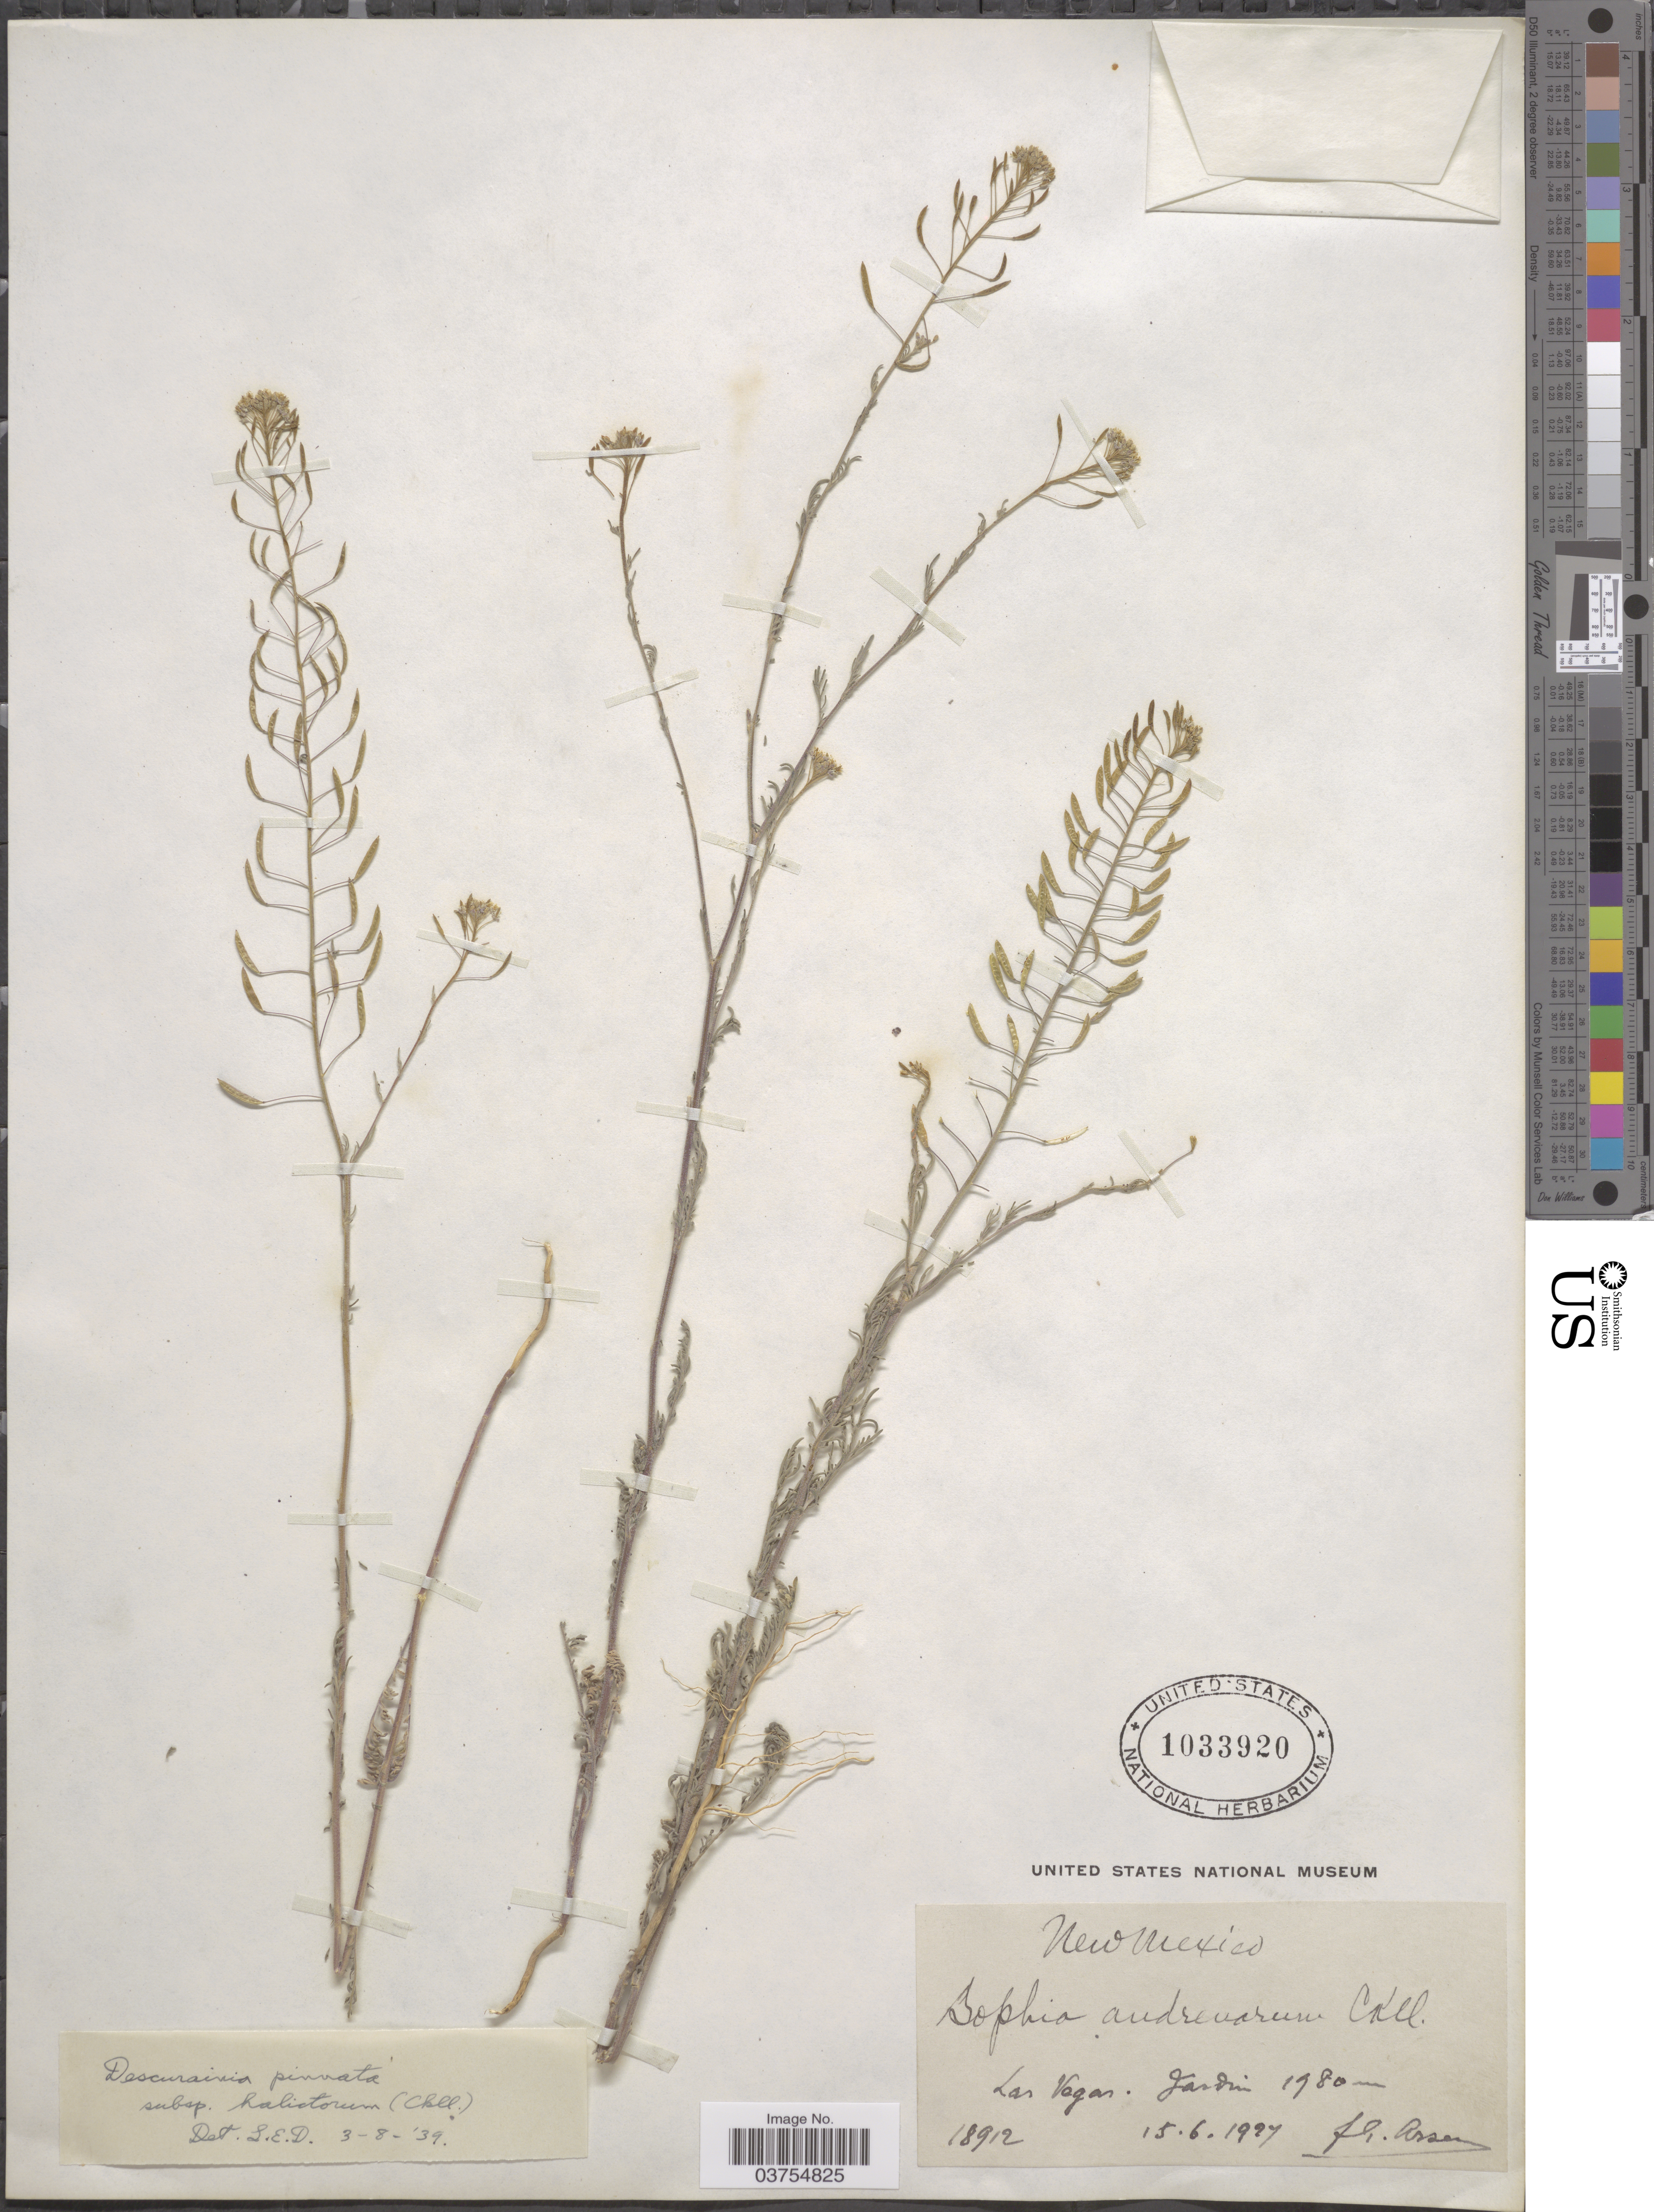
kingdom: Plantae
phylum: Tracheophyta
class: Magnoliopsida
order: Brassicales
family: Brassicaceae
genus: Descurainia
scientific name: Descurainia pinnata subsp. halictorum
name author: (Cockerell) Detling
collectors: Bro. G. Arsène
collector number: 18912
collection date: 1927-06-15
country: United States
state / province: New Mexico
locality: Las Vegas.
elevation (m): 1980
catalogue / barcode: US 1033920